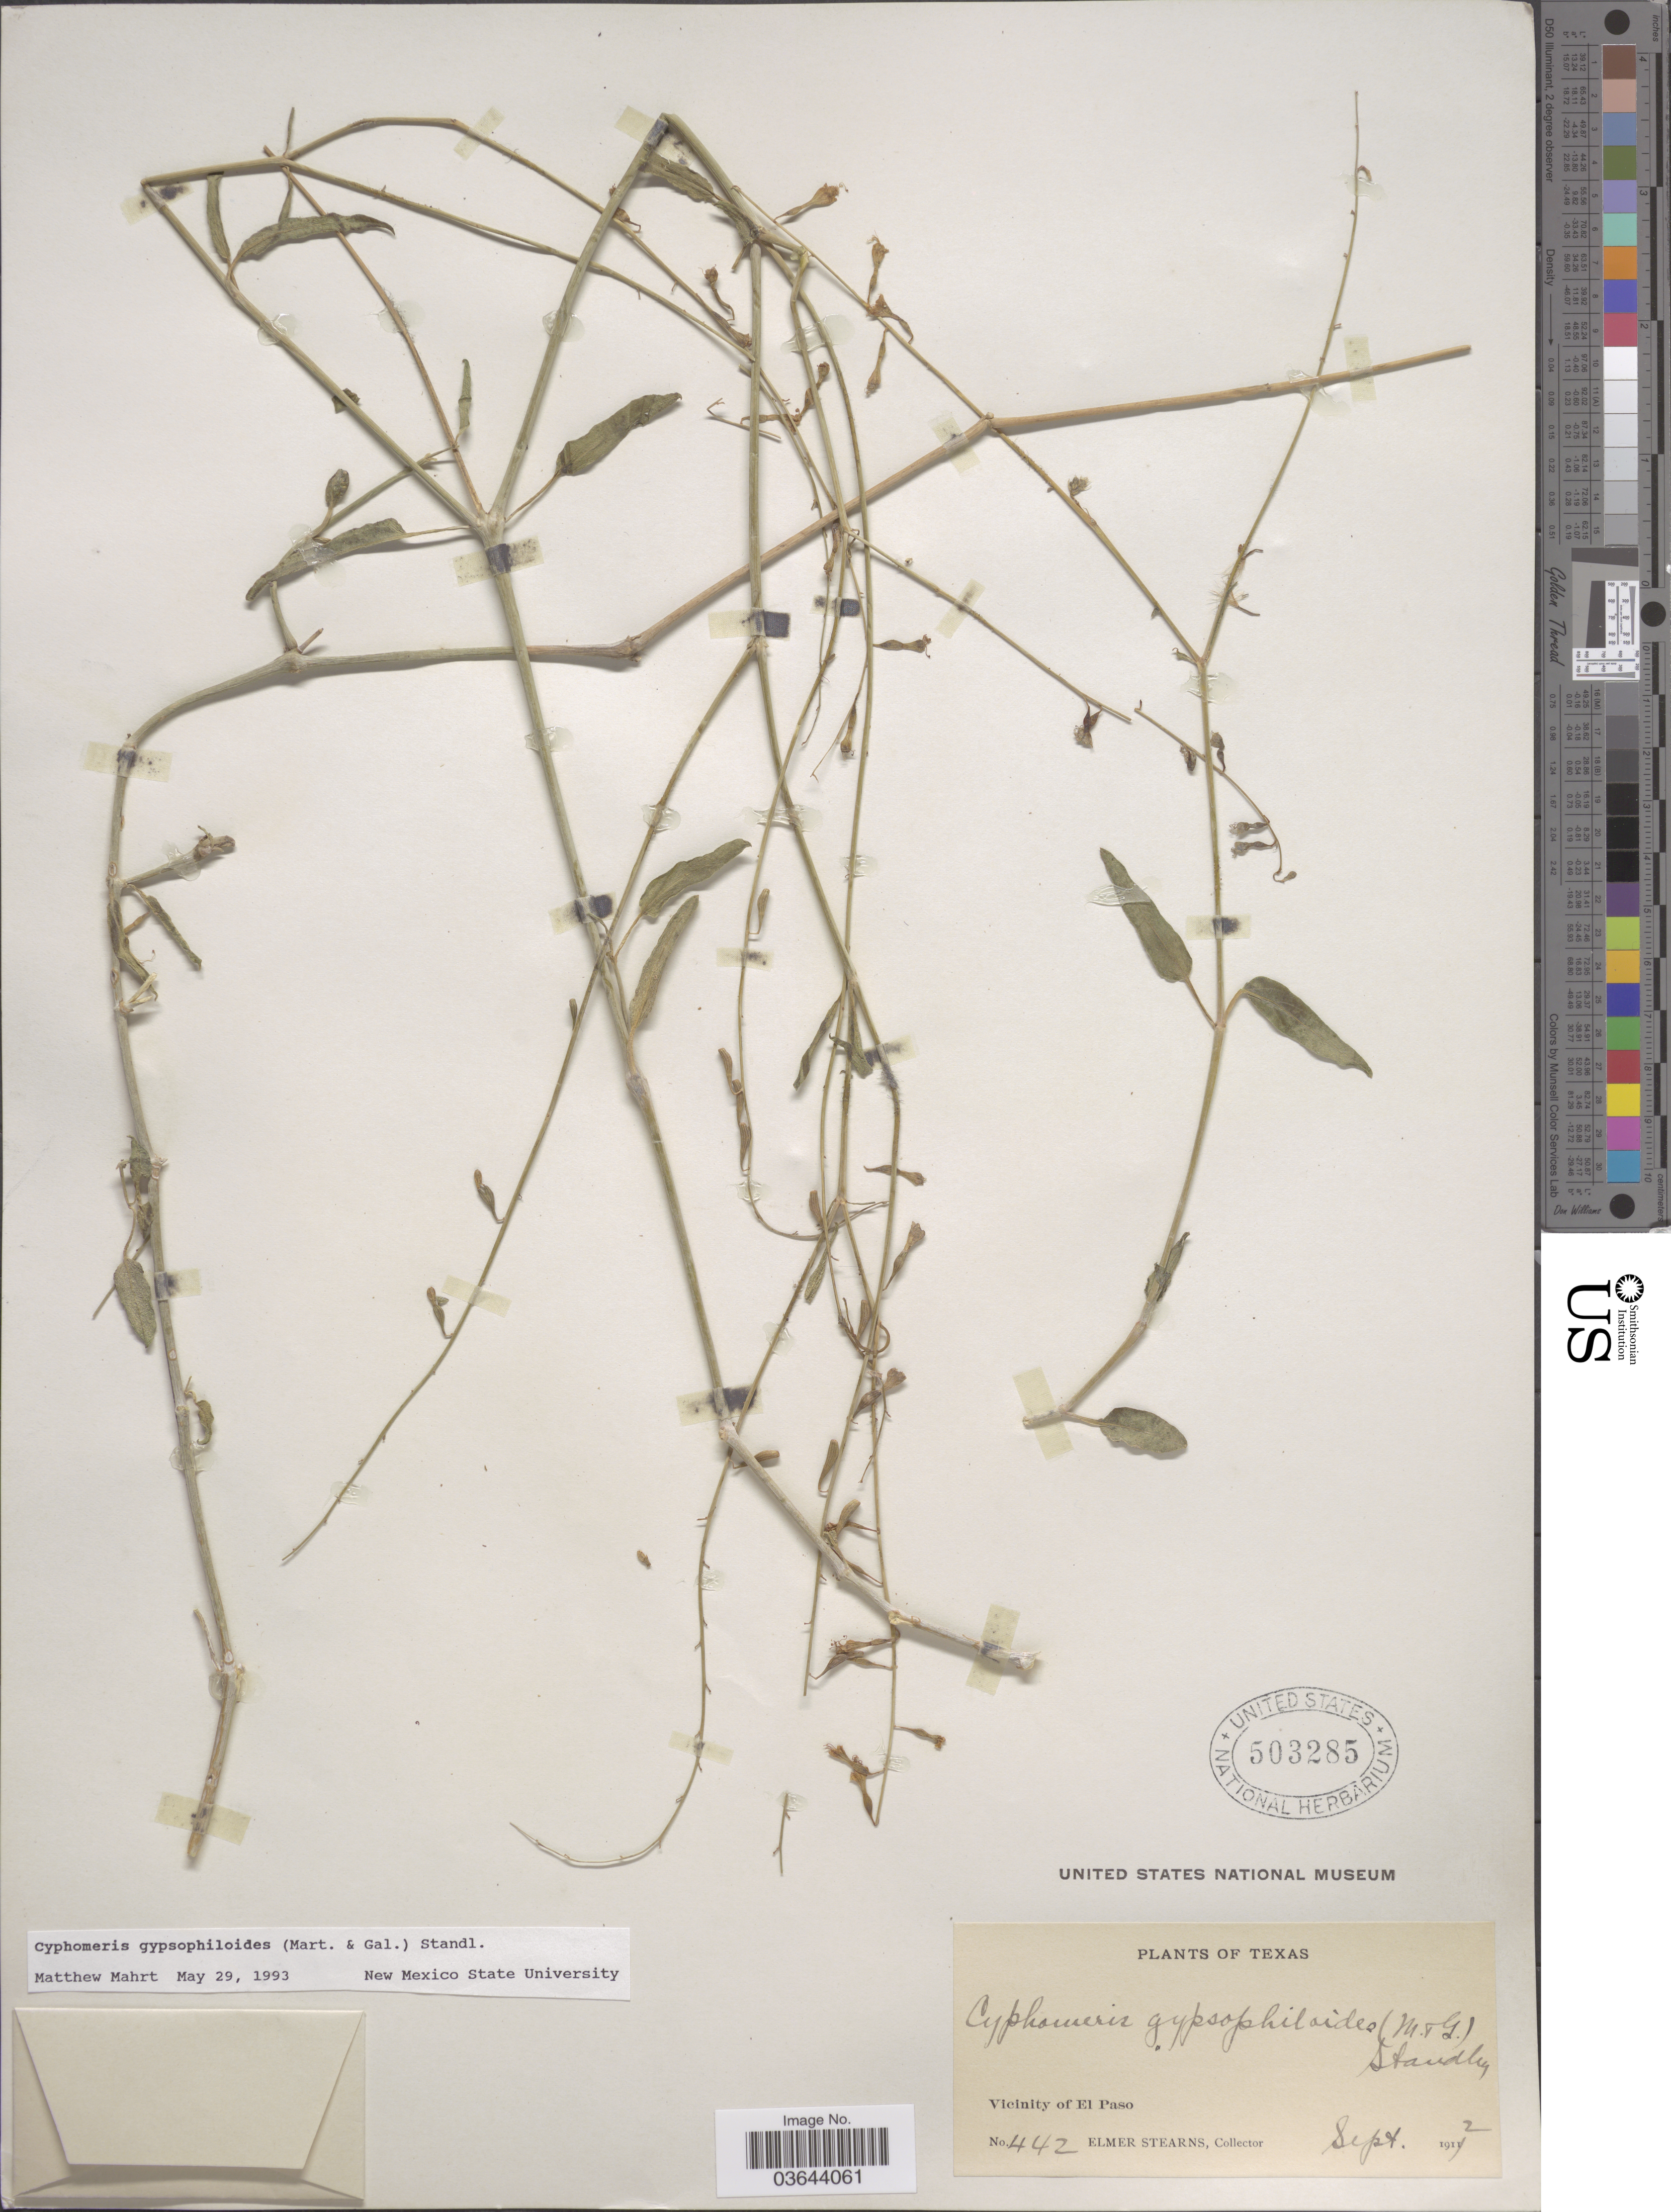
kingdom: Plantae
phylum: Tracheophyta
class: Magnoliopsida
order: Caryophyllales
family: Nyctaginaceae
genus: Cyphomeris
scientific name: Cyphomeris gypsophiloides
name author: (M. Martens & Galeotti) Standl.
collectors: E. Stearns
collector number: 442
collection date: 1912-09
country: United States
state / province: Texas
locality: Vicinity of El Paso.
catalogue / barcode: US 503285